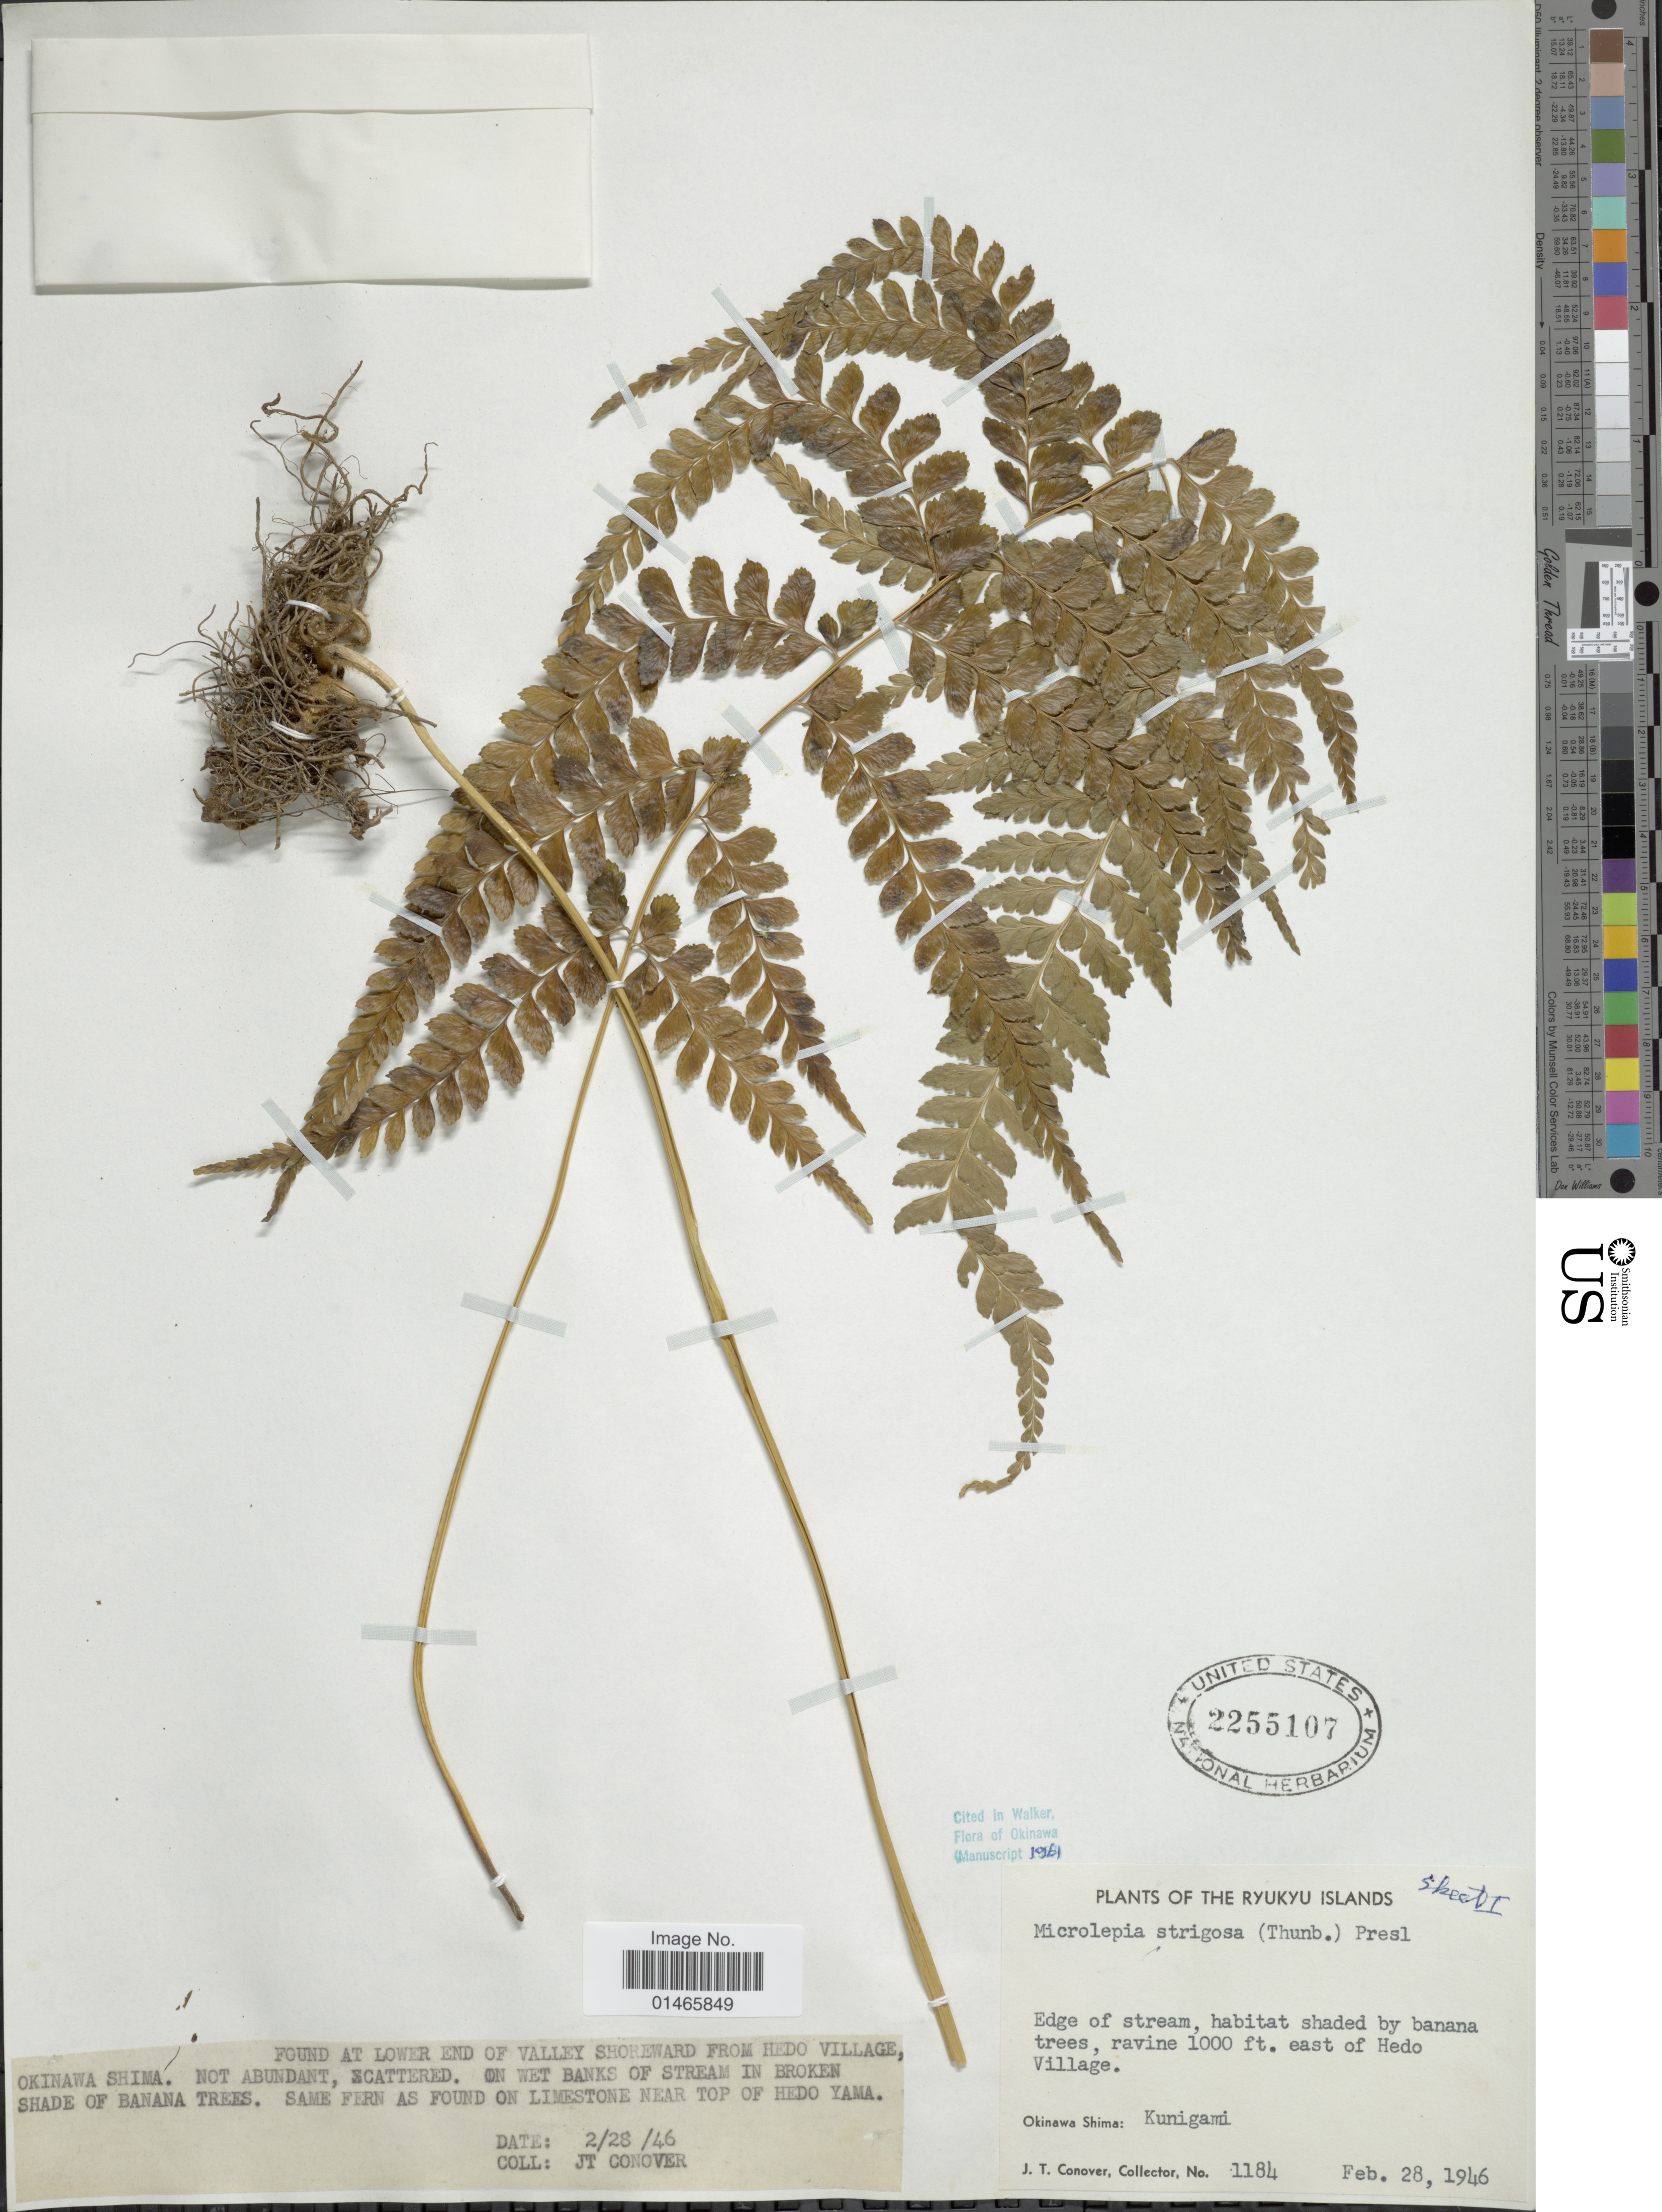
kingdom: Plantae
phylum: Tracheophyta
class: Polypodiopsida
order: Polypodiales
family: Dennstaedtiaceae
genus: Microlepia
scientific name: Microlepia strigosa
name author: (Thunb.) J. Presl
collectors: J. T. Conover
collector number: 1184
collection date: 1946-02-28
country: Japan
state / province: Okinawa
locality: Ryukyu Islands, Okinawa Shima: Kunigami, Edge of stream, habitat shaded by banana trees, ravine 1000 ft. east of Hedo Village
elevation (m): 305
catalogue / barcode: US 2255107